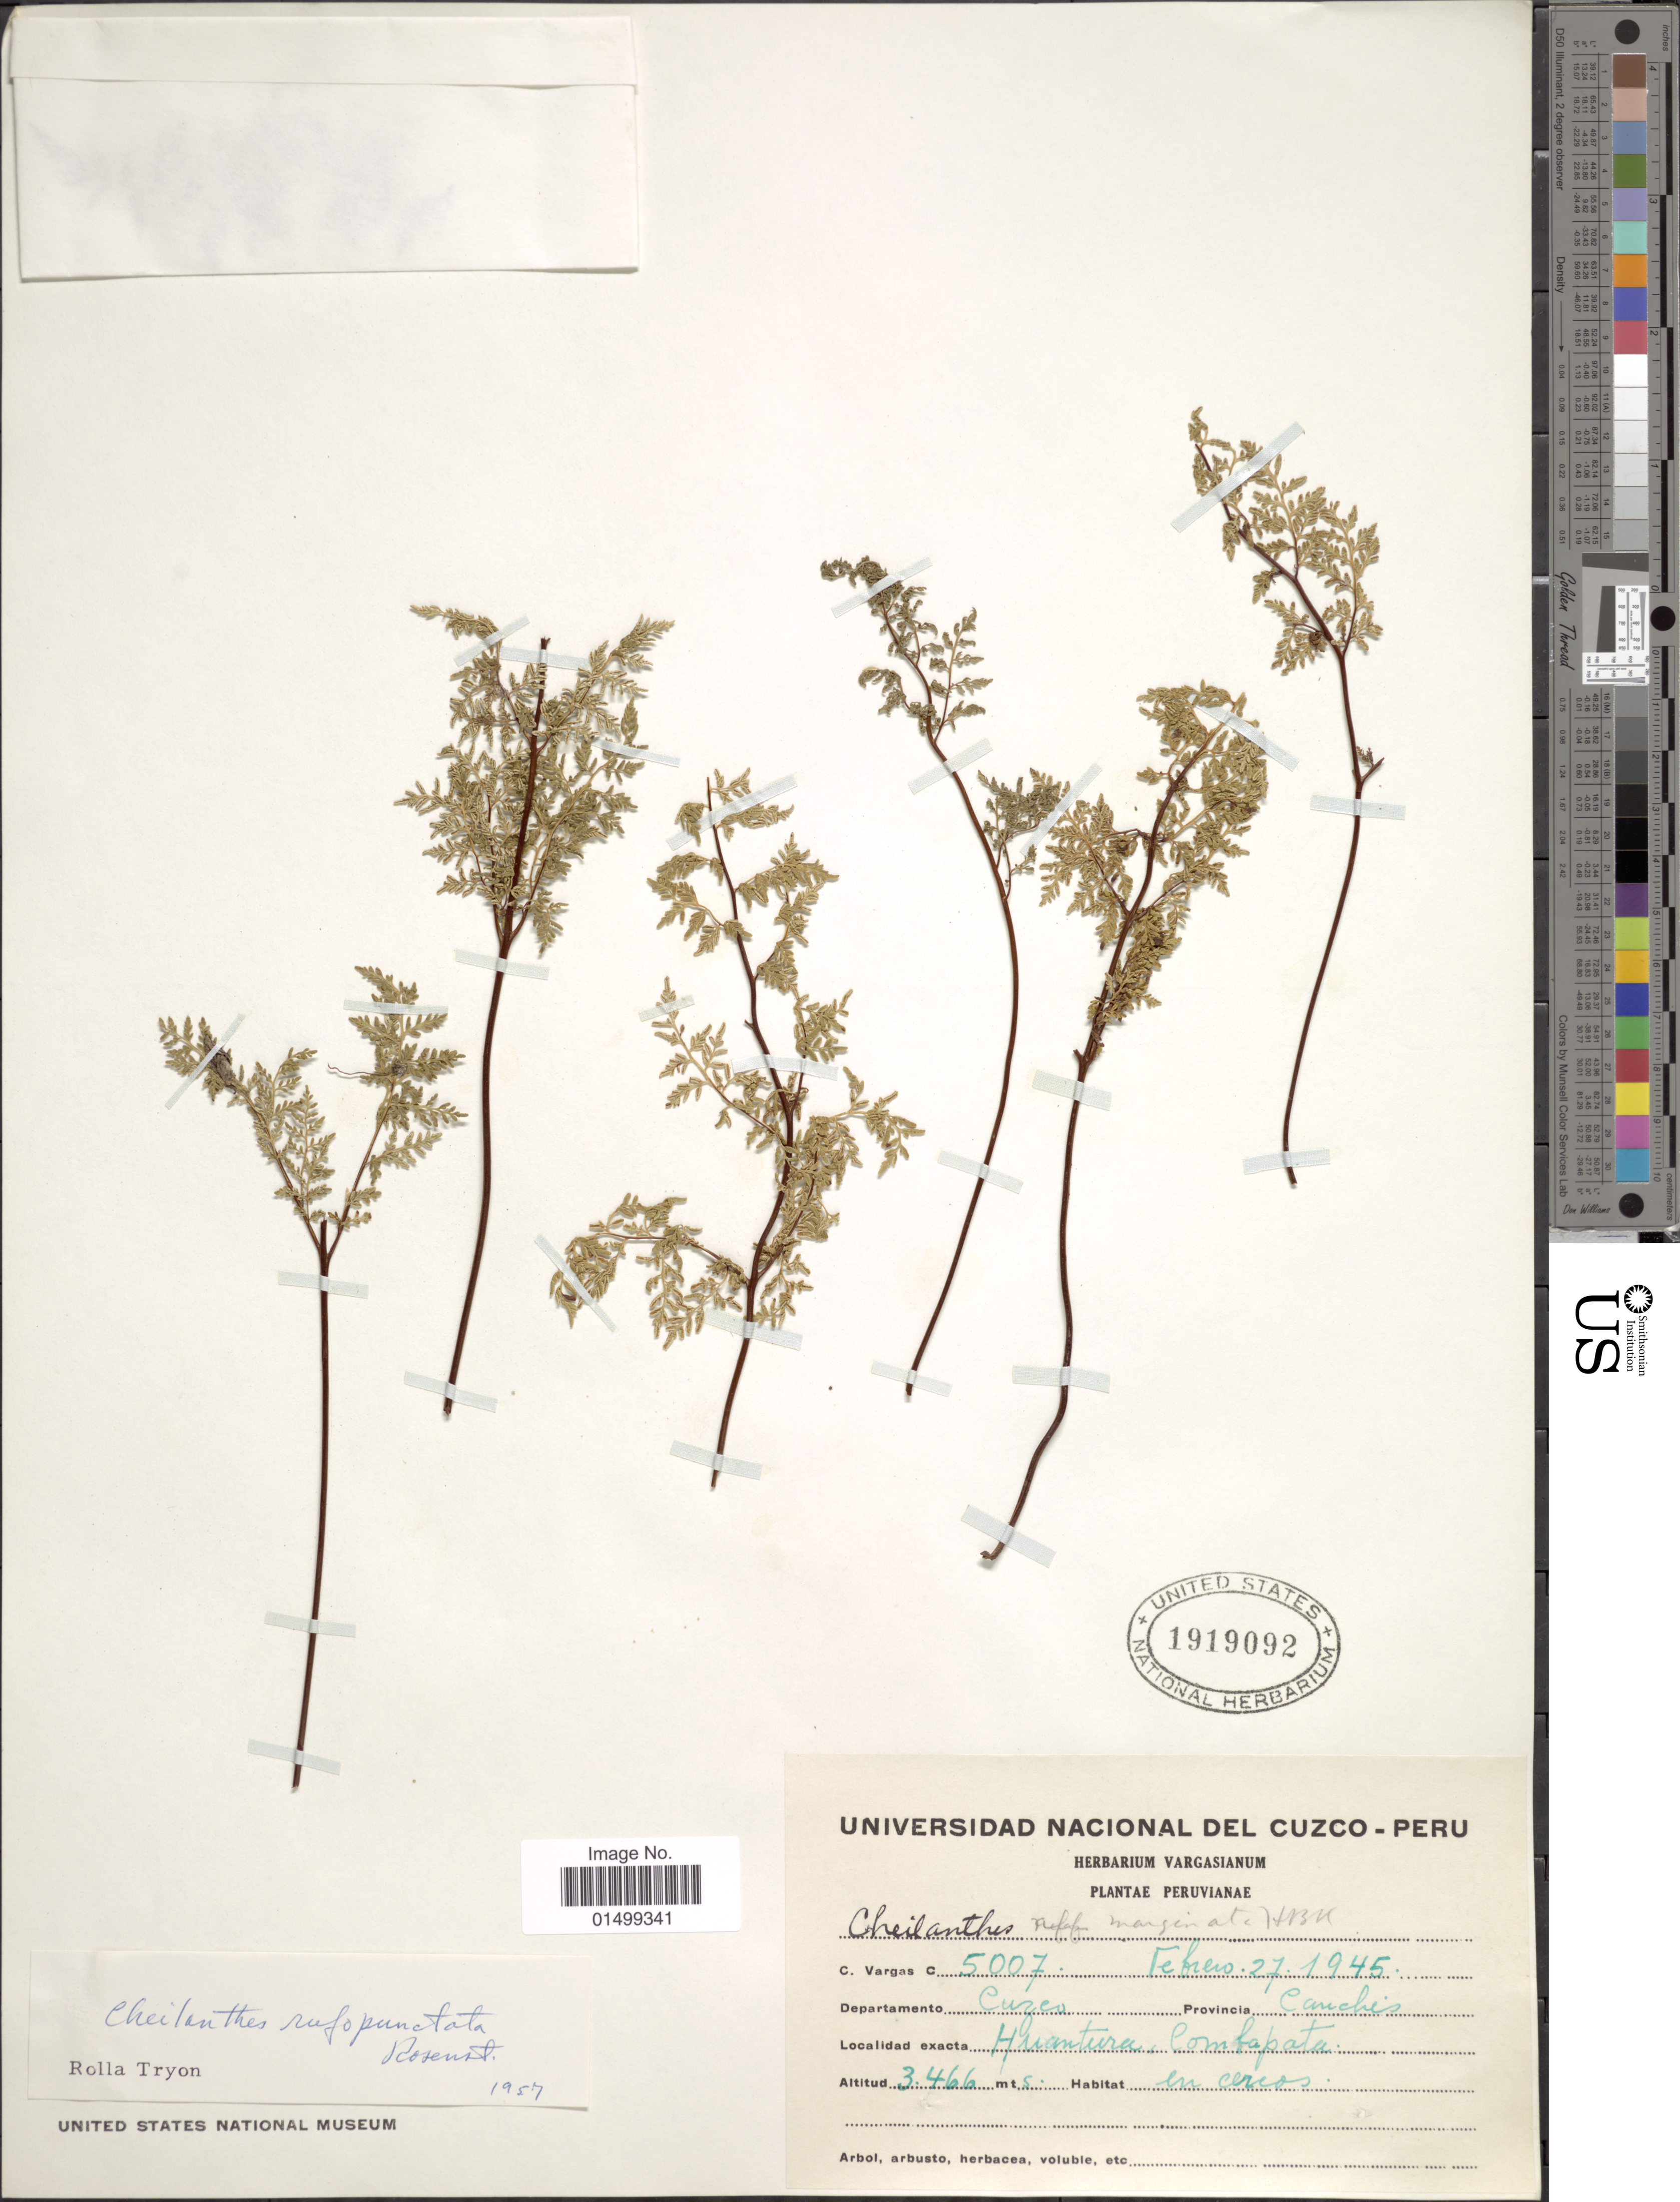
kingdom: Plantae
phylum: Tracheophyta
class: Polypodiopsida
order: Polypodiales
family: Pteridaceae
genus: Cheilanthes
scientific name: Cheilanthes rufopunctata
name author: Rosenst.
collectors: C. Vargas Calderón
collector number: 5007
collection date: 1945-02-27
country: Peru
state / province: Cusco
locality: Province Canchis, Huantura, Combapata.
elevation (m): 3466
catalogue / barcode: US 1919092